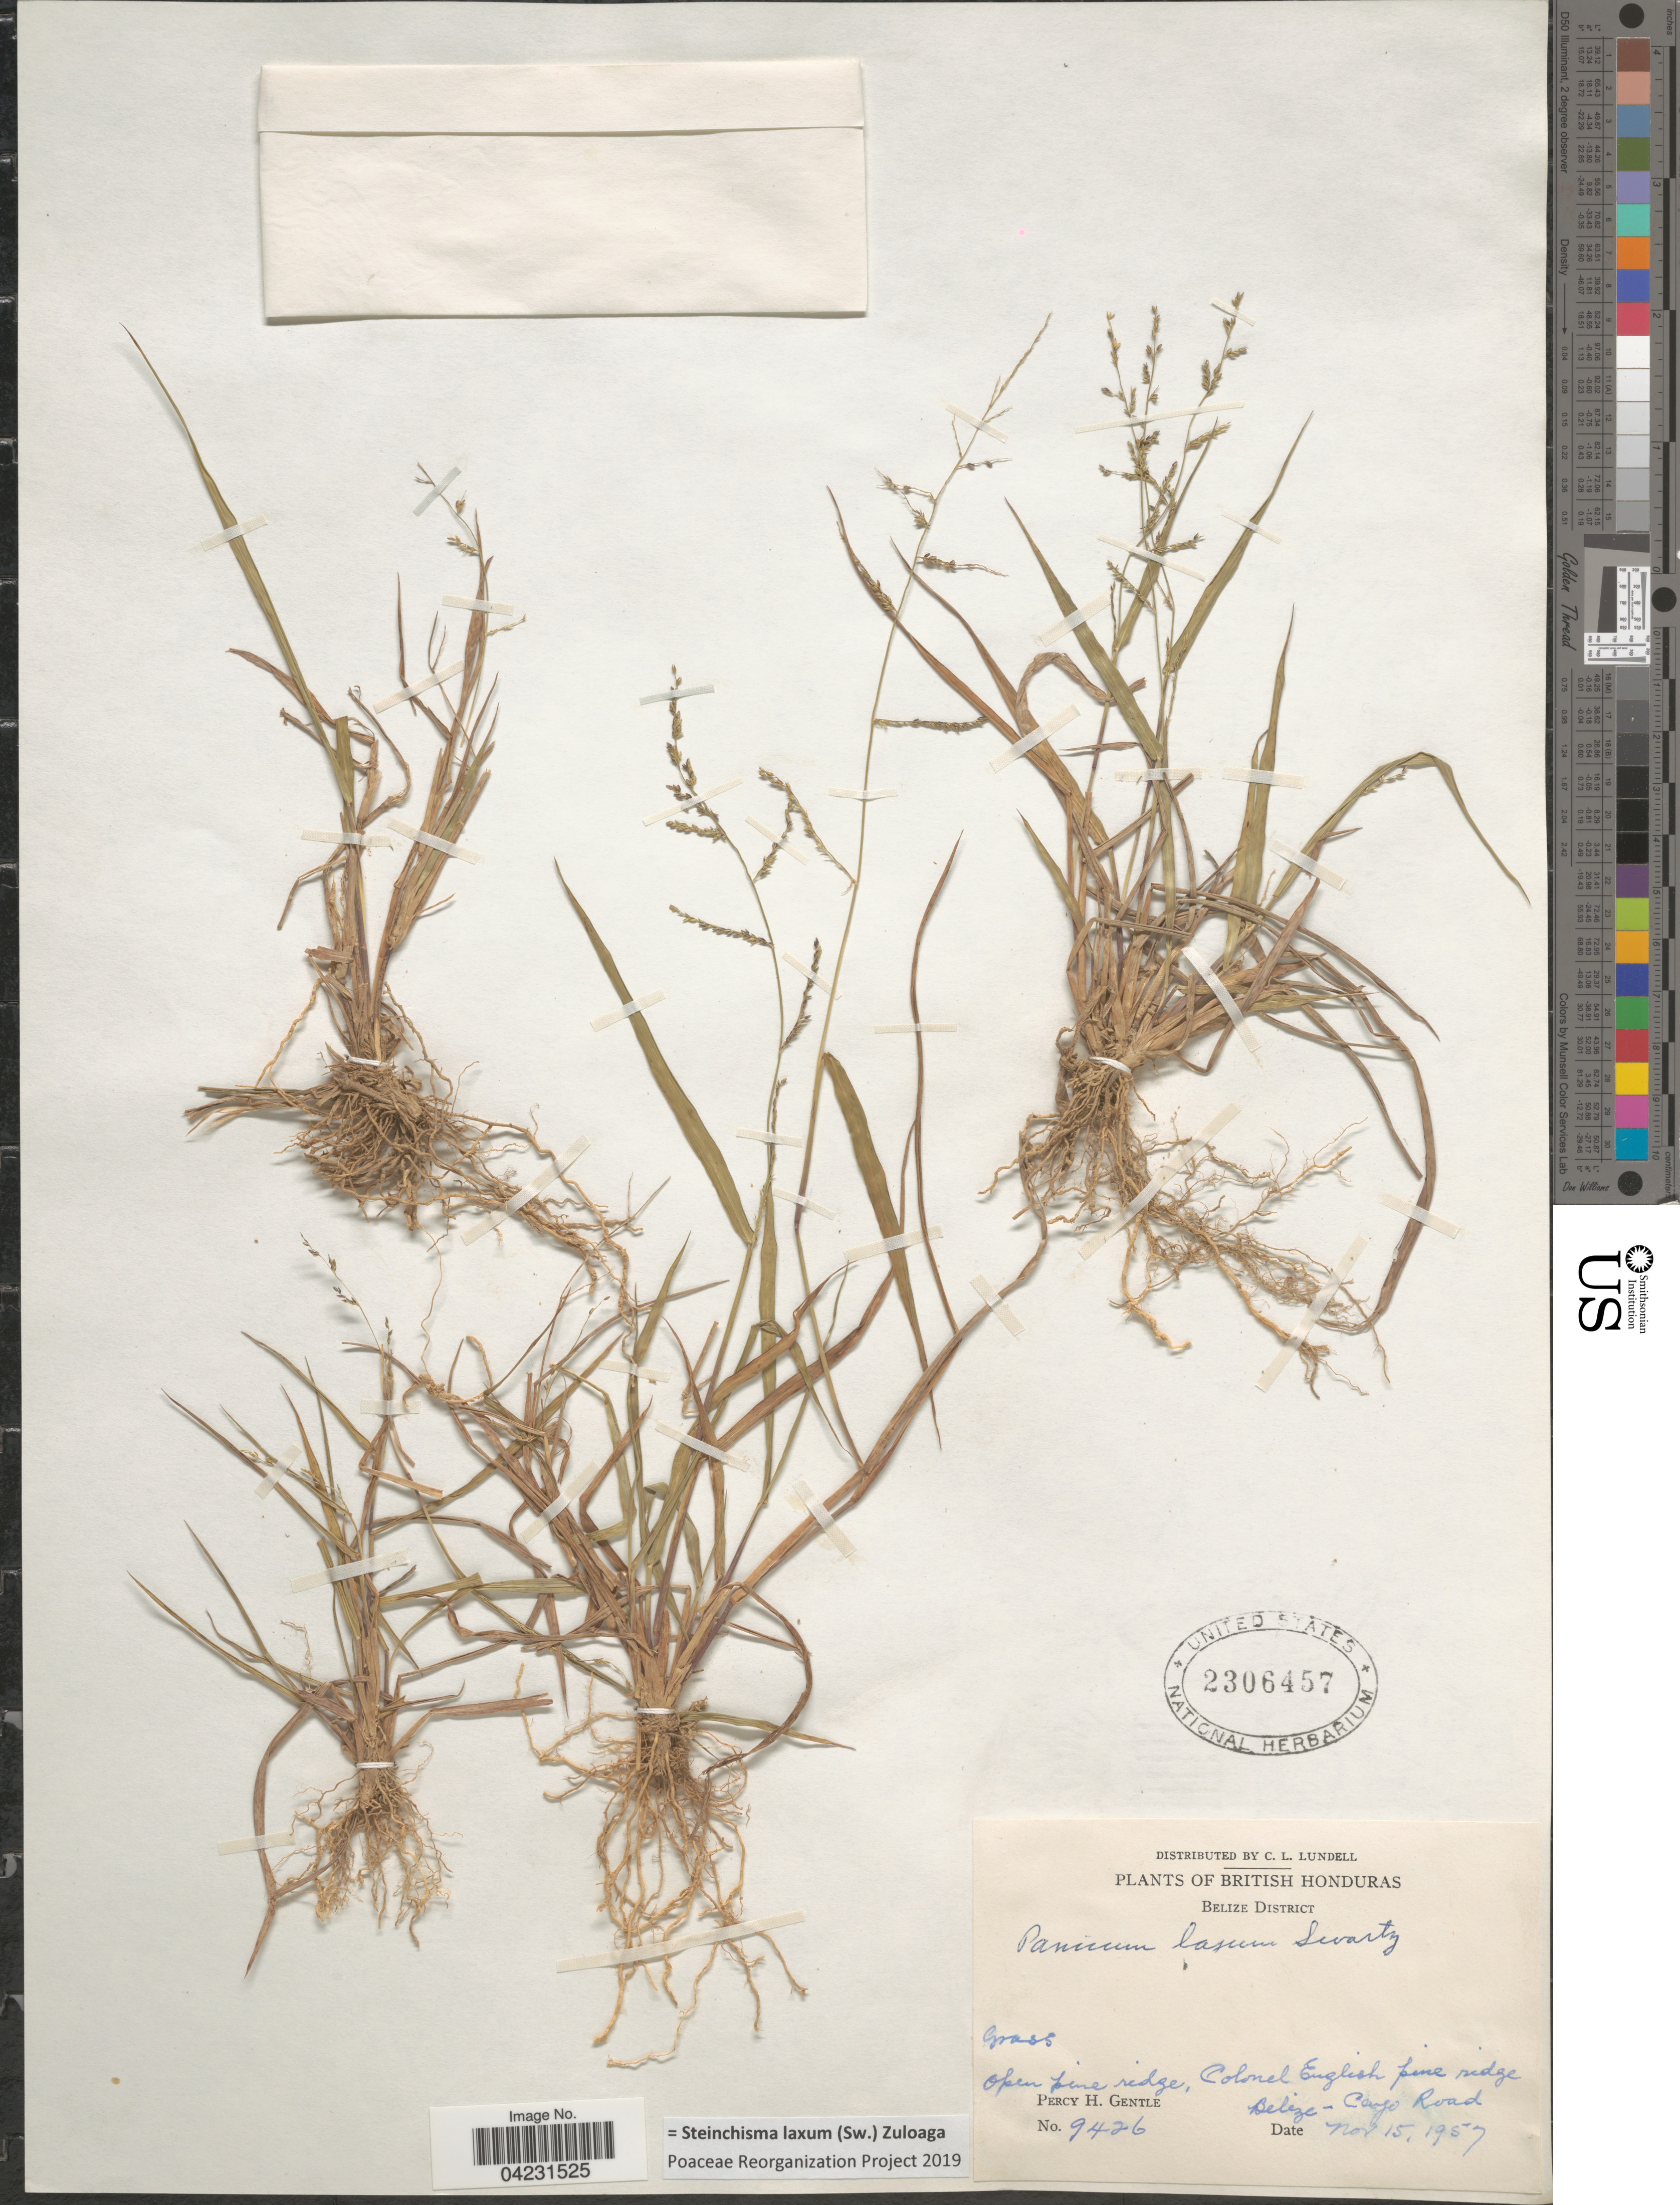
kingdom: Plantae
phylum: Tracheophyta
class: Liliopsida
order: Poales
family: Poaceae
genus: Steinchisma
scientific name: Steinchisma laxum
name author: (Sw.) Zuloaga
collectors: P. H. Gentle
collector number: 9426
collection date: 1957-11-15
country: Belize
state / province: Cayo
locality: British Honduras. Belize District. Open pine ridge, Colonel English pine ridge. Belize-Cayo Road.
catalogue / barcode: US 2306457